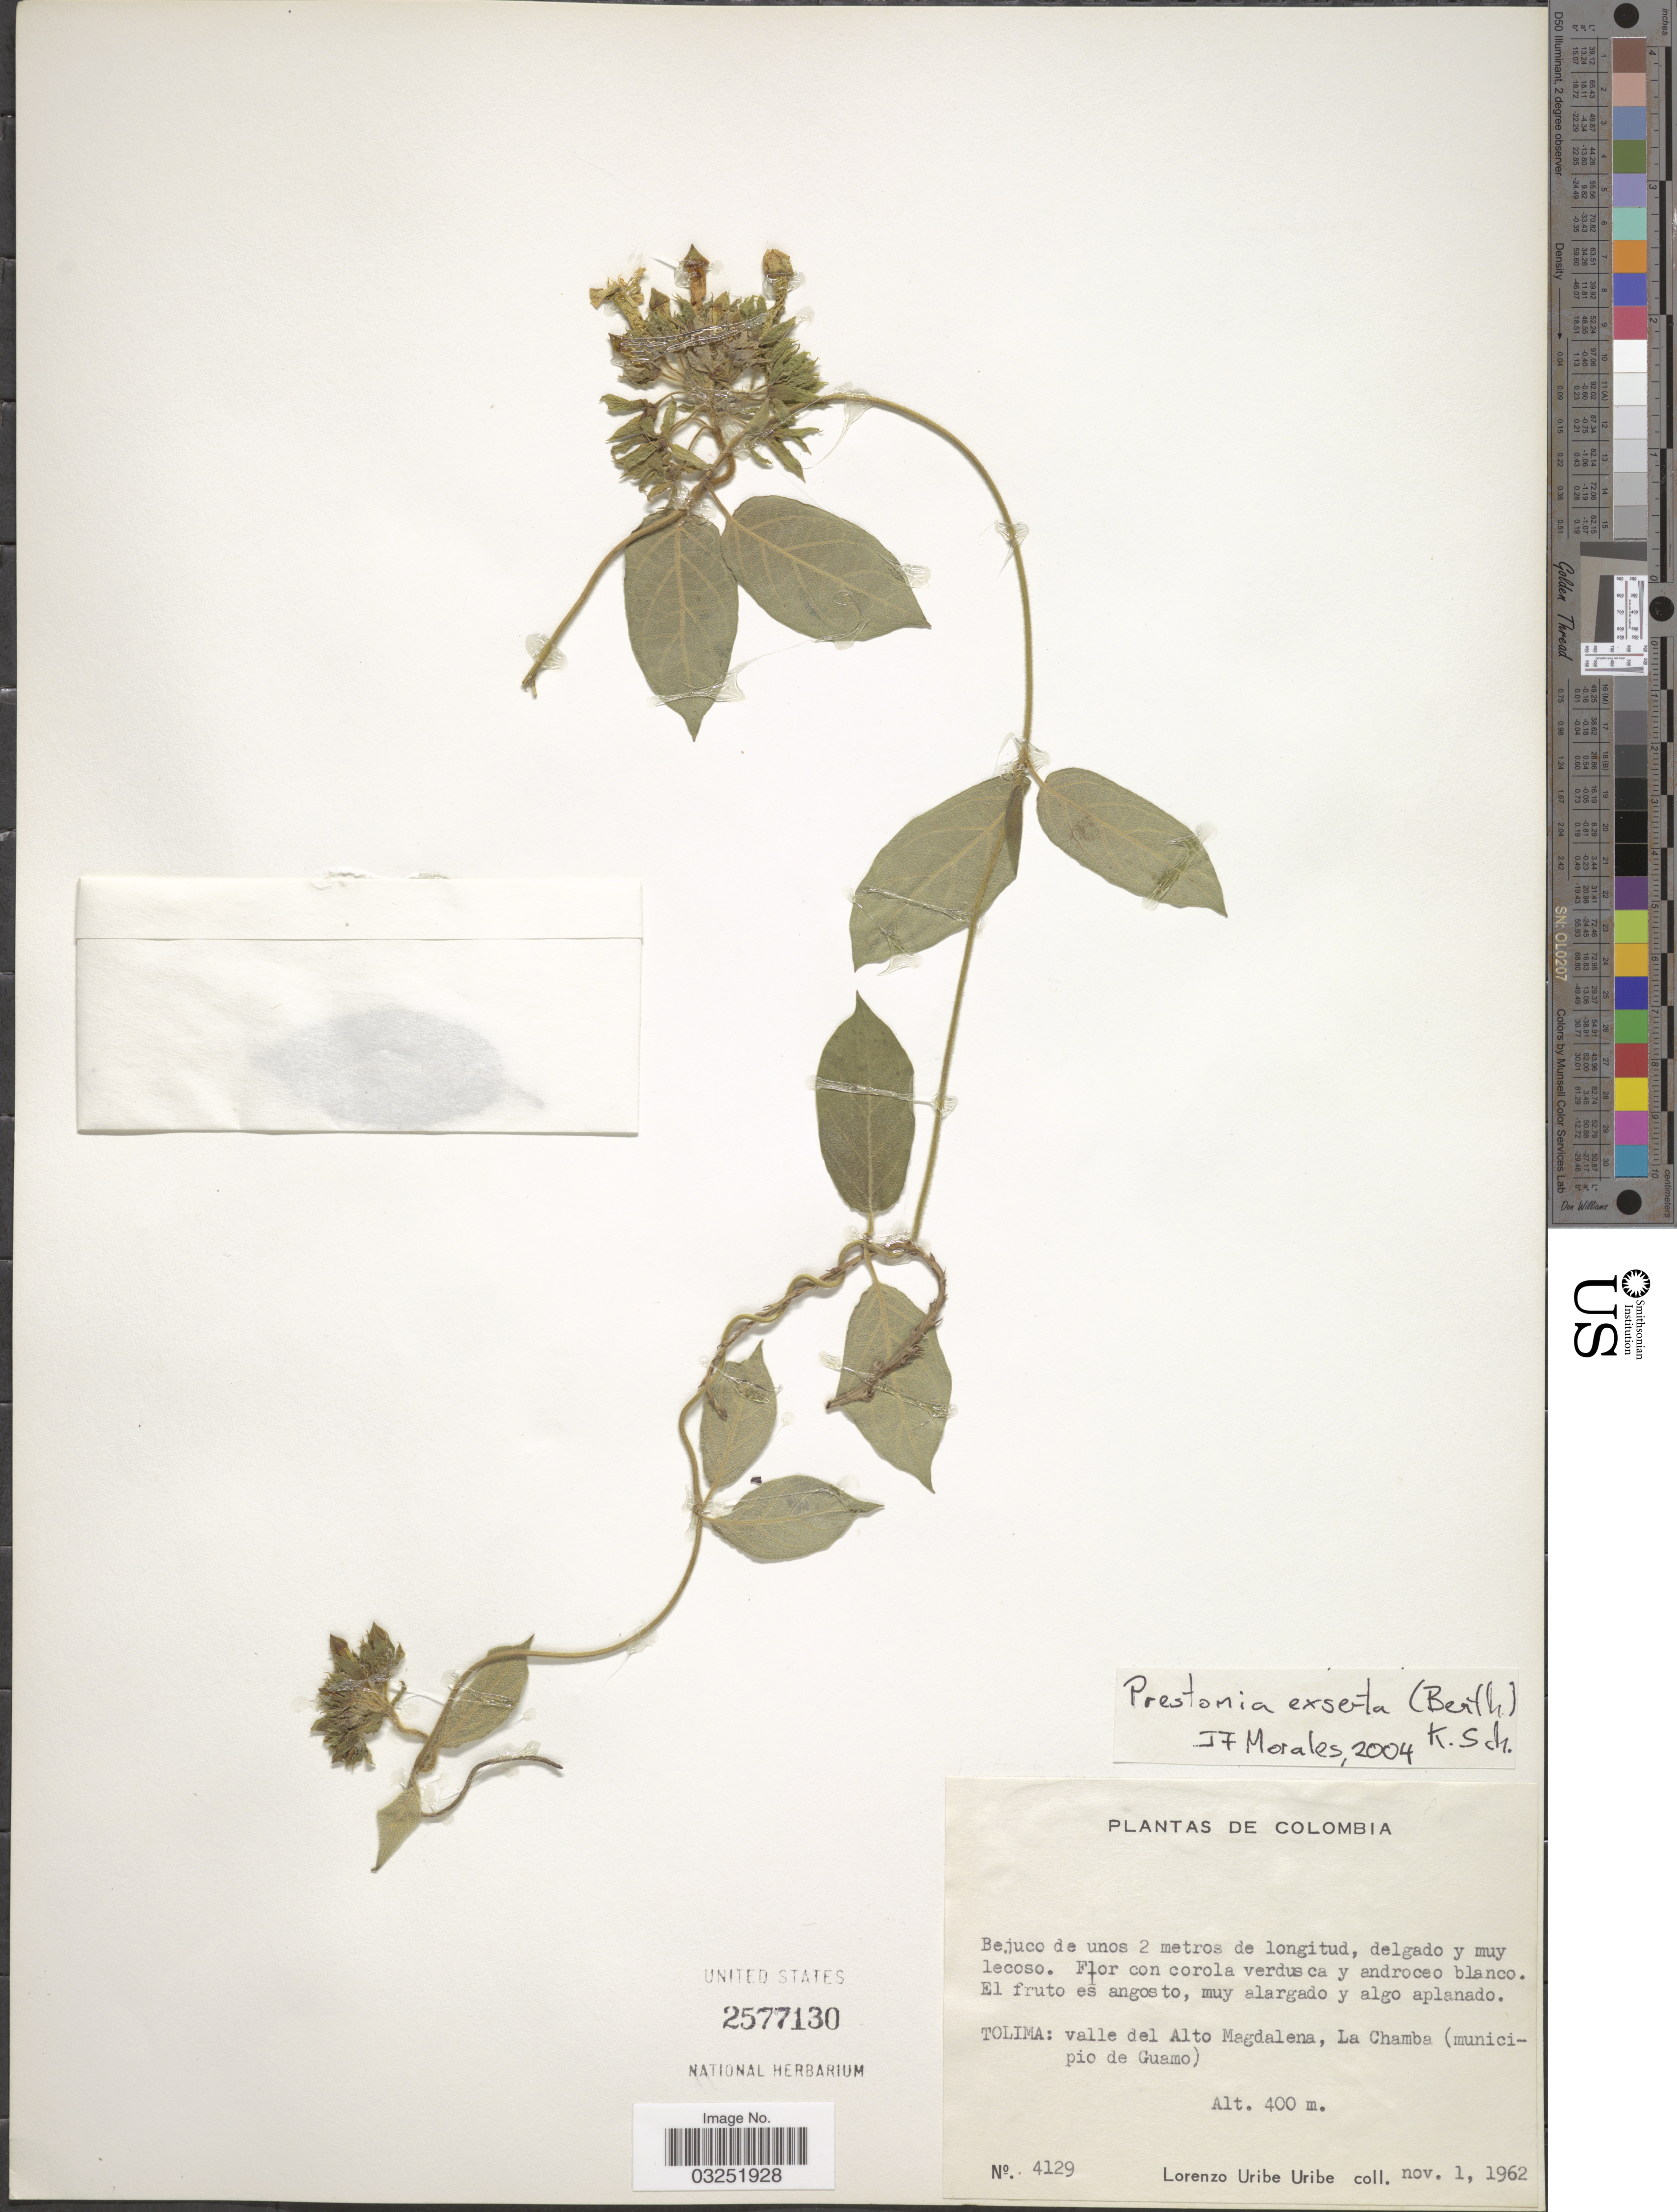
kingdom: Plantae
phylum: Tracheophyta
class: Magnoliopsida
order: Gentianales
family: Apocynaceae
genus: Prestonia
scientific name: Prestonia exserta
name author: (A. DC.) Standl.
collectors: L. Uribe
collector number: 4129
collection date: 1962-11-01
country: Colombia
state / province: Tolima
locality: Valle del Alto Magdalena, La Chamba (municipio de Guamo).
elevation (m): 400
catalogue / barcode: US 2577130